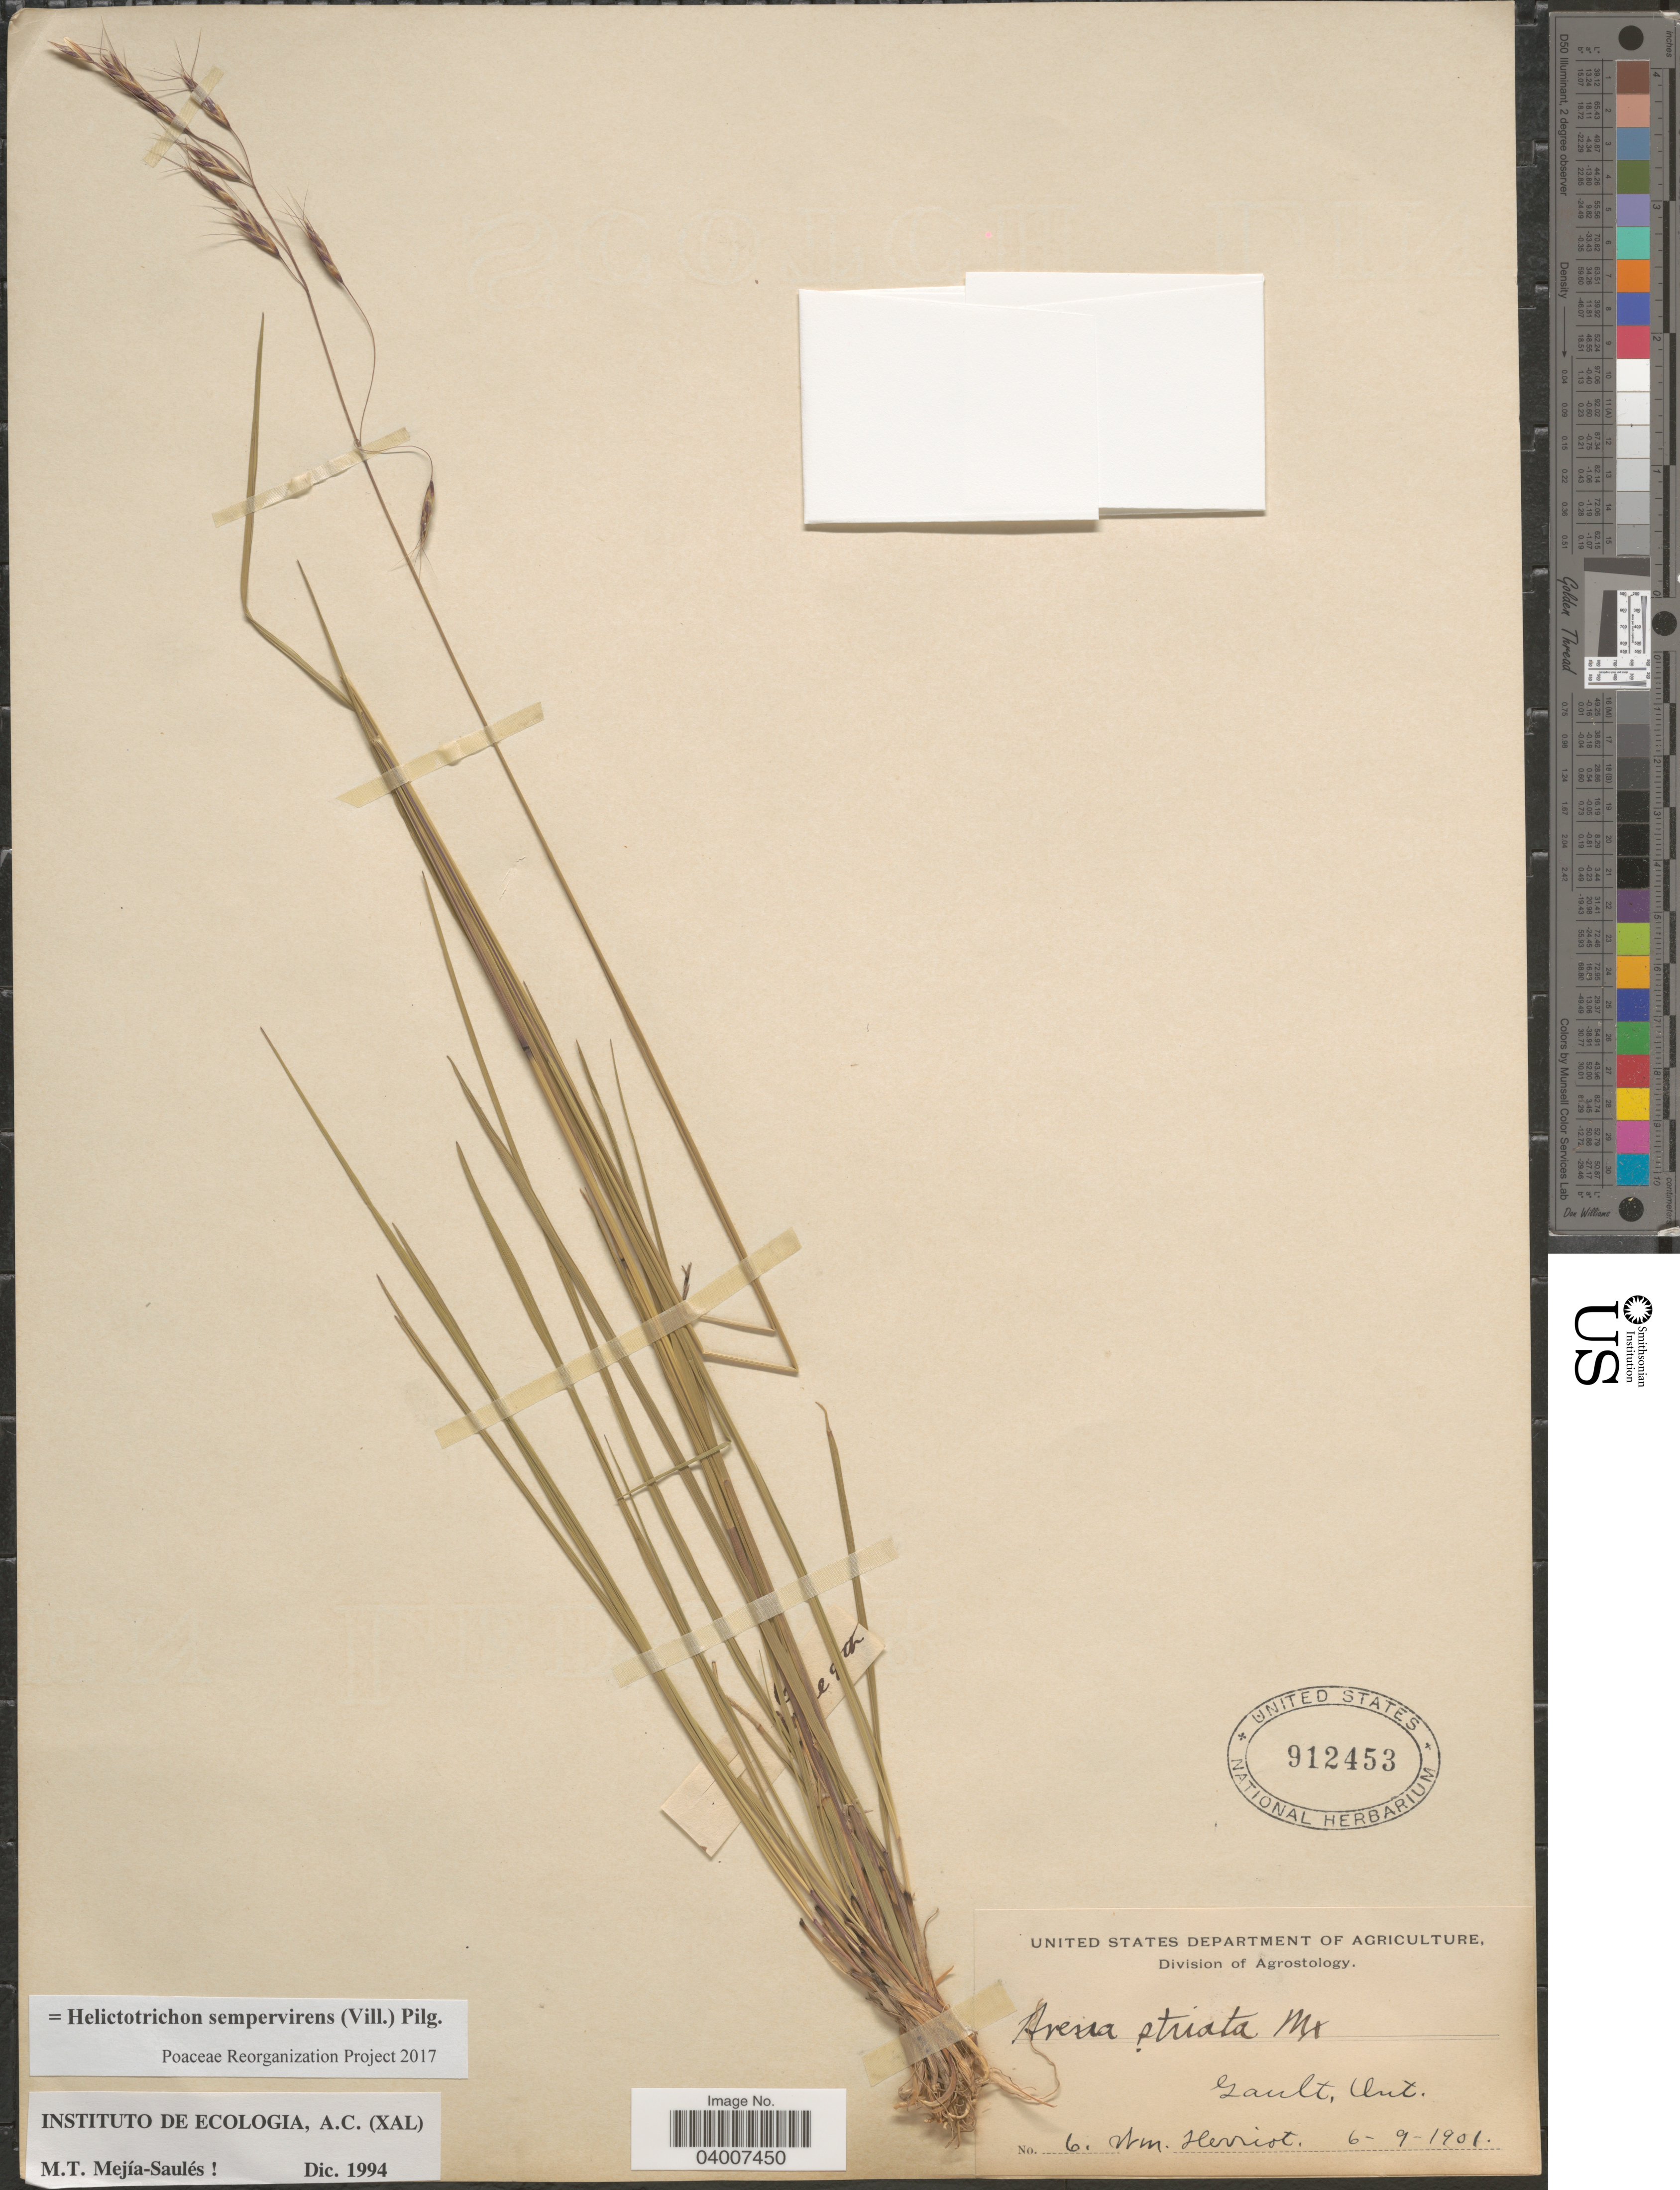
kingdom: Plantae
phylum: Tracheophyta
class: Liliopsida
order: Poales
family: Poaceae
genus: Helictotrichon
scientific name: Helictotrichon sempervirens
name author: (Vill.) Pilg.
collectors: W. Herriot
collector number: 6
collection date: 1901-06-09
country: Canada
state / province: Ontario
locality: Gault.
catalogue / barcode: US 912453